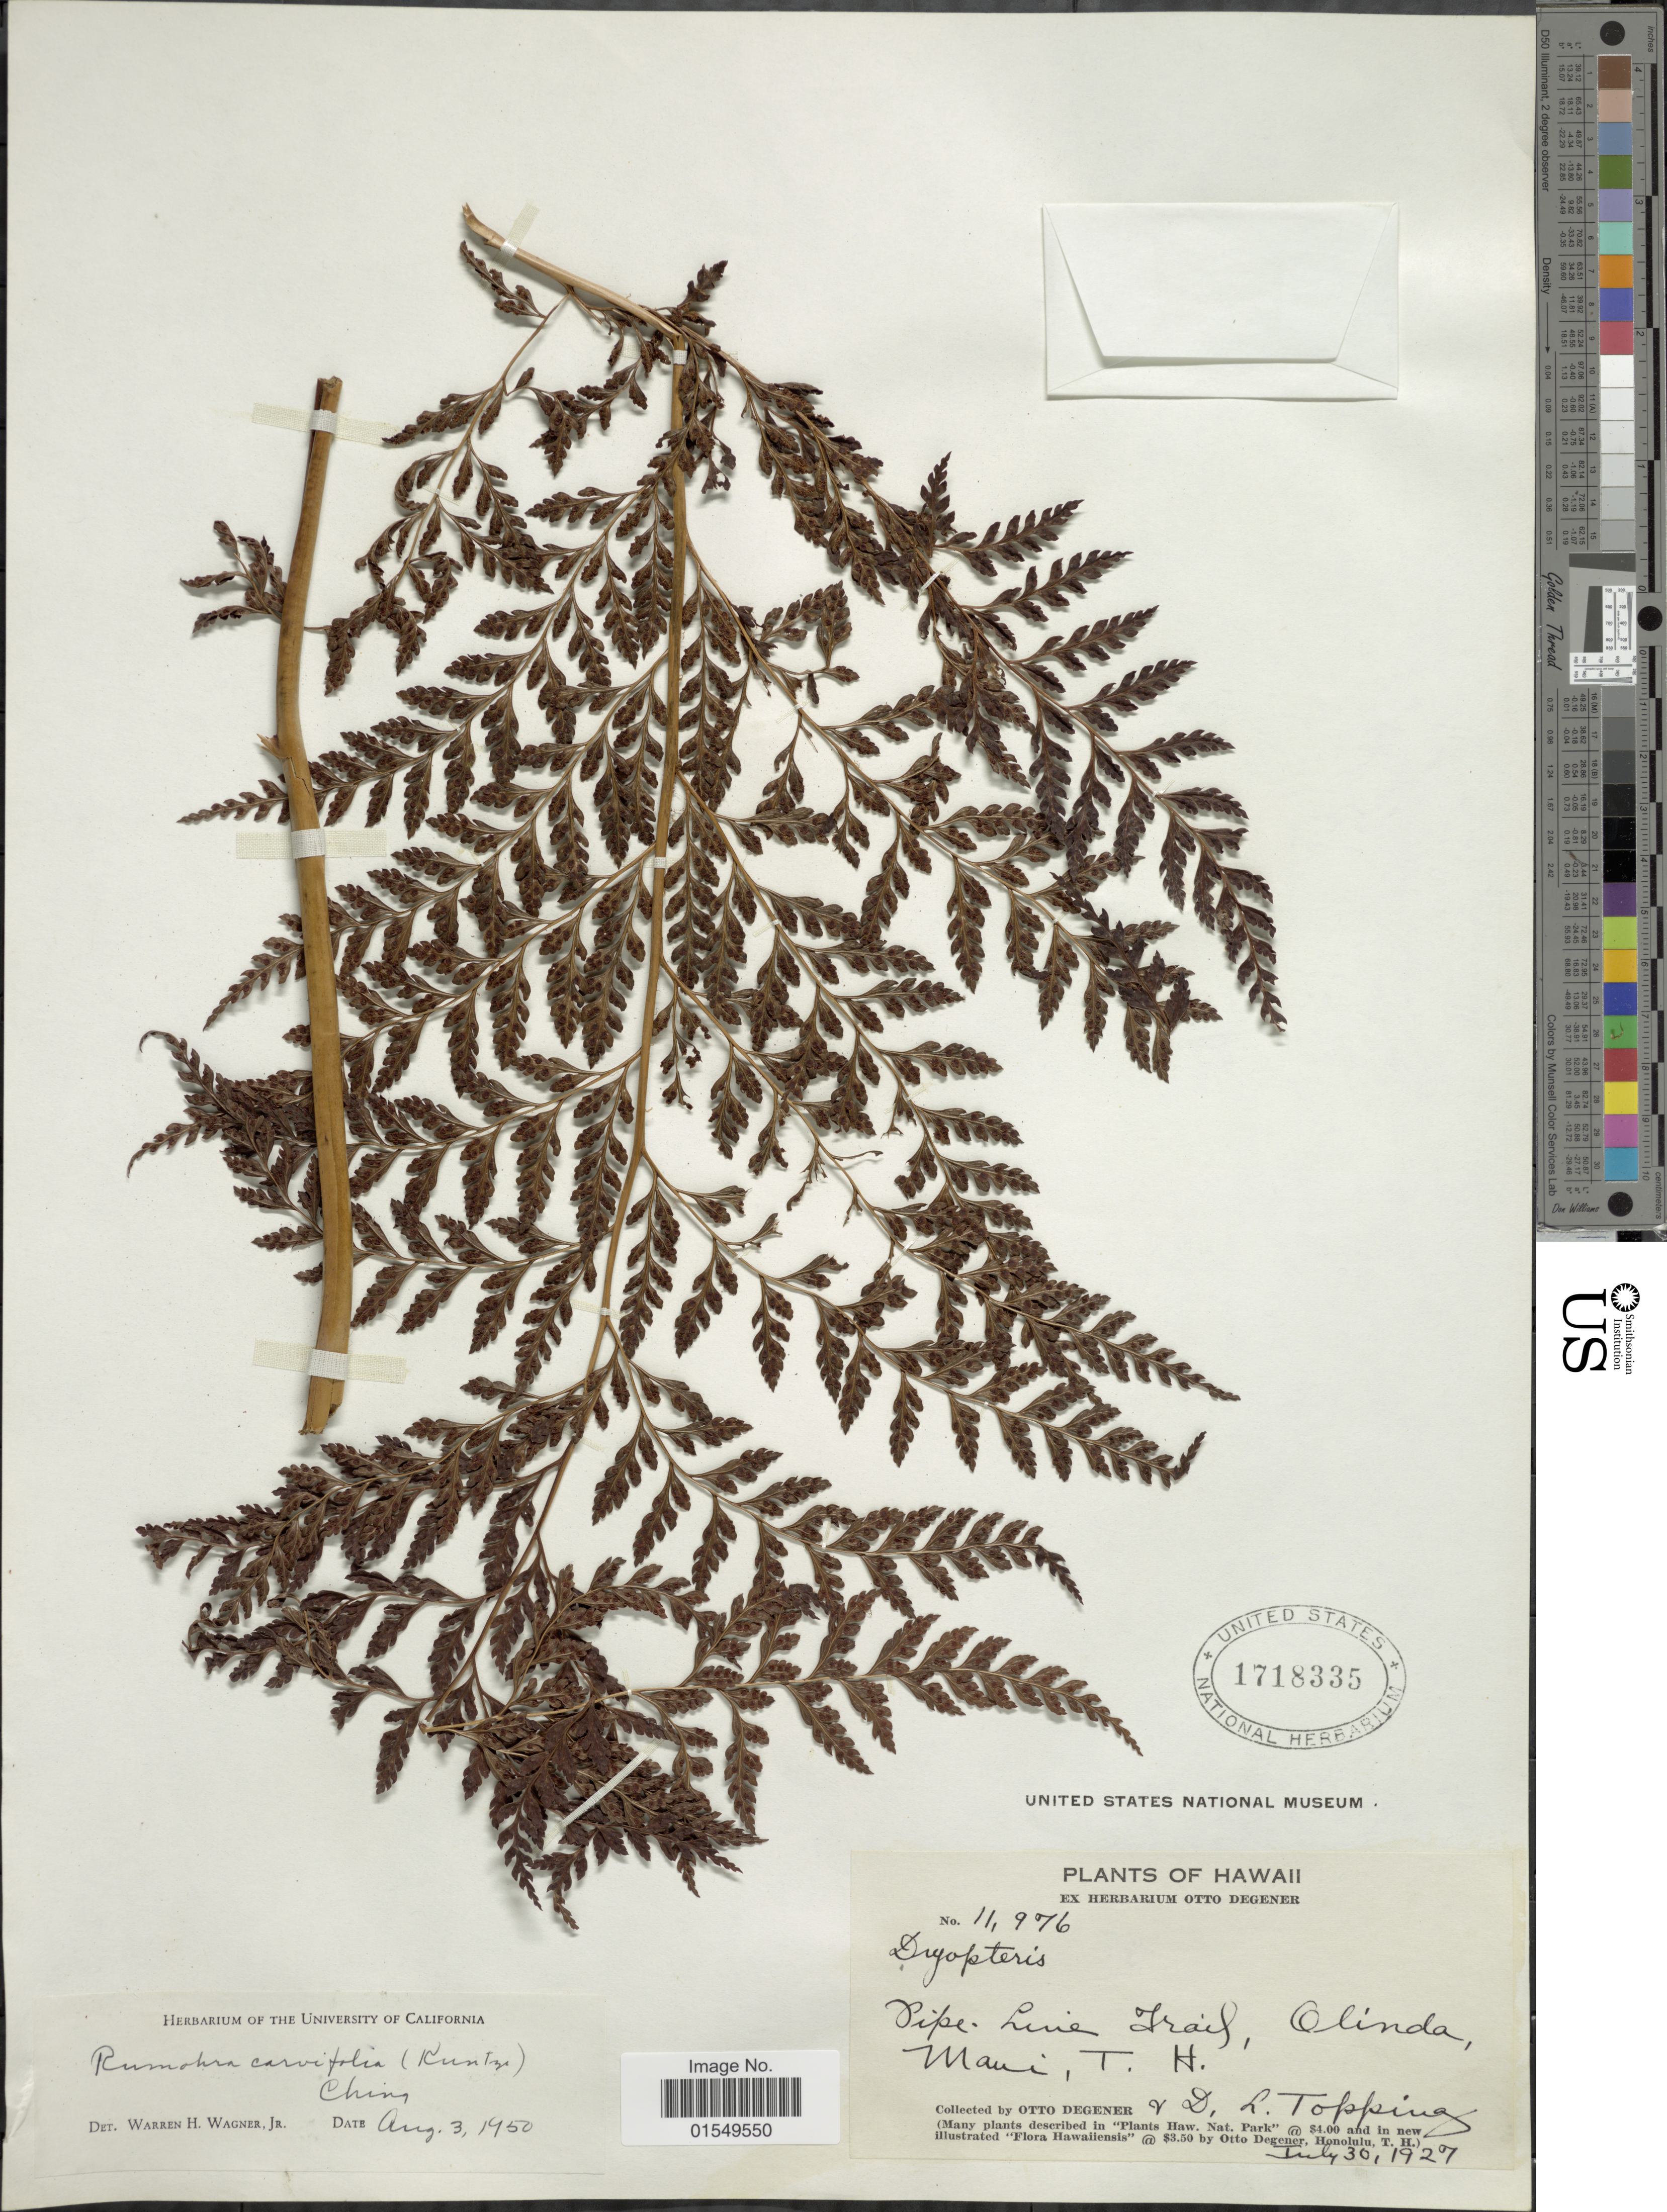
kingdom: Plantae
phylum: Tracheophyta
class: Polypodiopsida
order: Polypodiales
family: Dryopteridaceae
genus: Arachniodes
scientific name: Arachniodes sp.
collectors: O. Degener & D. L. Topping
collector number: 11976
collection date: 1927-07-30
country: United States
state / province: Hawaii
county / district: Maui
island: Maui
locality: Pipe-LineTrail, Olinda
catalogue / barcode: US 1718335